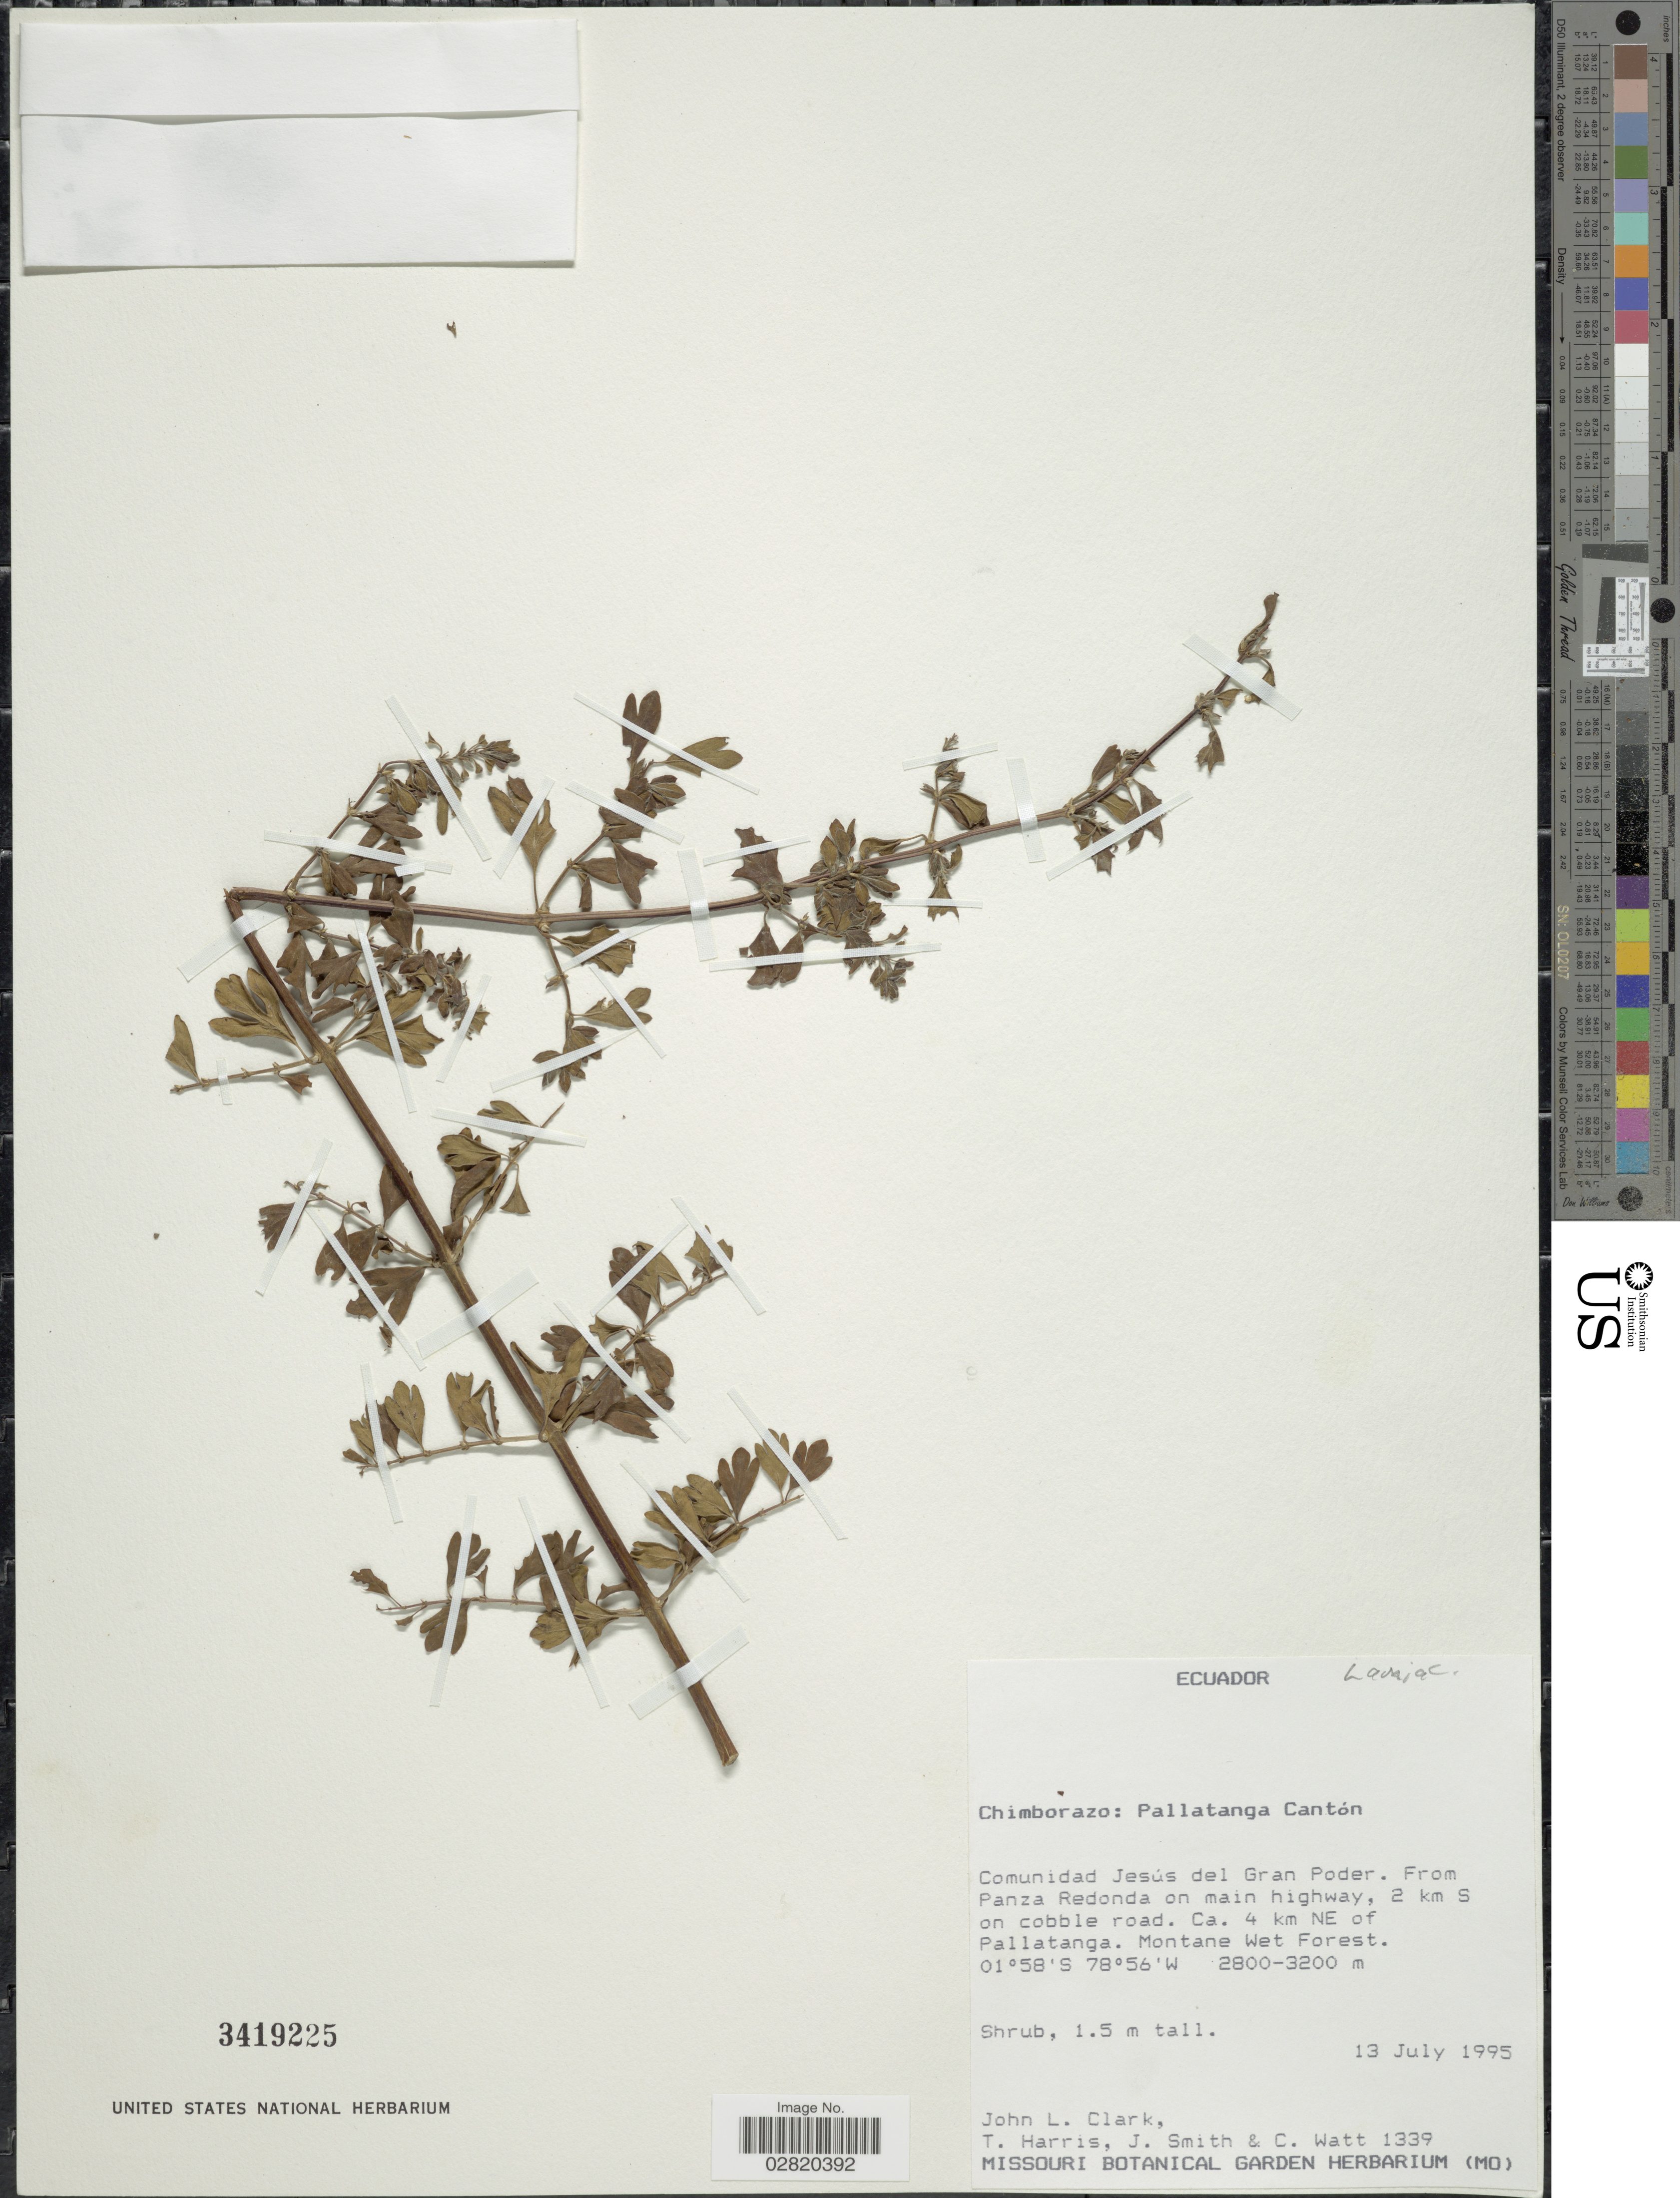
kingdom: Plantae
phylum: Tracheophyta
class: Magnoliopsida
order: Lamiales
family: Lamiaceae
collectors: J. L. Clark, T. Harris, J. Smith & C. Watt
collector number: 1339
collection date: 1995-07-13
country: Ecuador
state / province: Chimborazo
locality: Pallatanga Cantón. Comunidad Jesús del Gran Poder. From Panza Redonda on main highway, 2 km S on cobble road. Ca. 4 km NE of Pallatanga.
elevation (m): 2800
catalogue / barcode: US 3419225